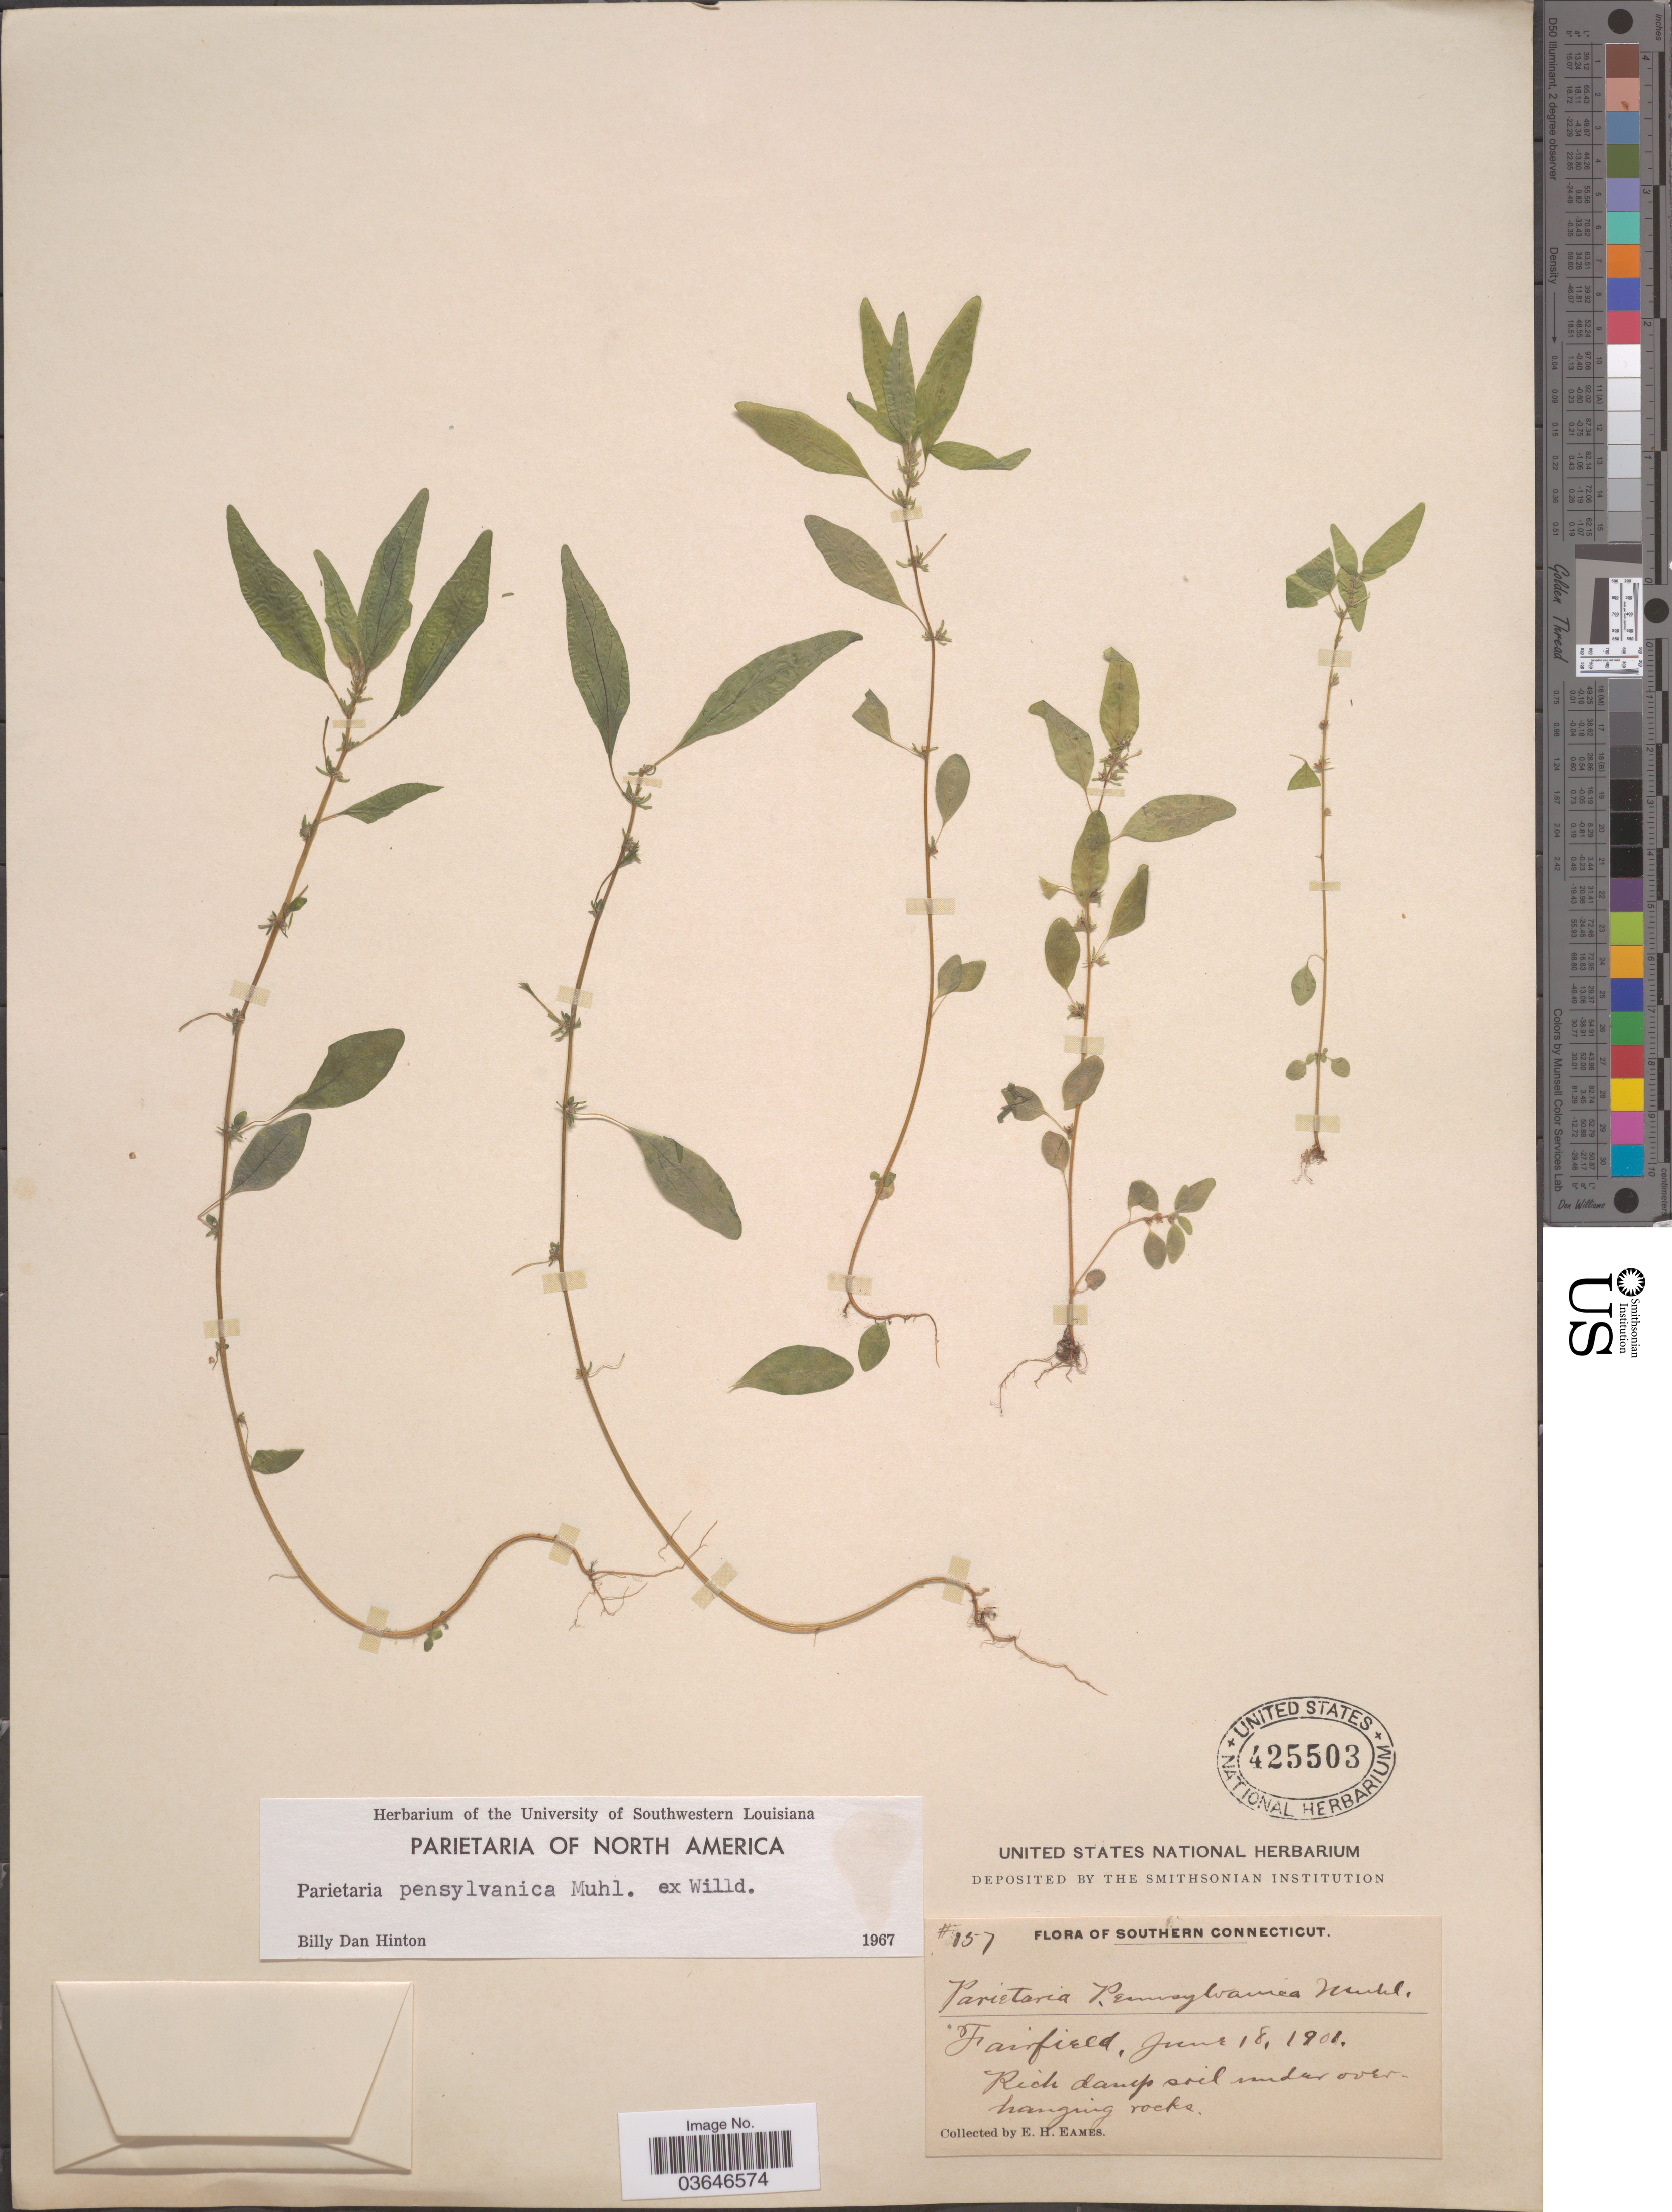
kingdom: Plantae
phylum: Tracheophyta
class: Magnoliopsida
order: Rosales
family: Urticaceae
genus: Parietaria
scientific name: Parietaria pensylvanica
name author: Muhl. ex Willd.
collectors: E. H. Eames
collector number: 157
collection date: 1901-06-18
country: United States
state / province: Connecticut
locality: Southern Connecticut. Fairfield.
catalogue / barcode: US 425503